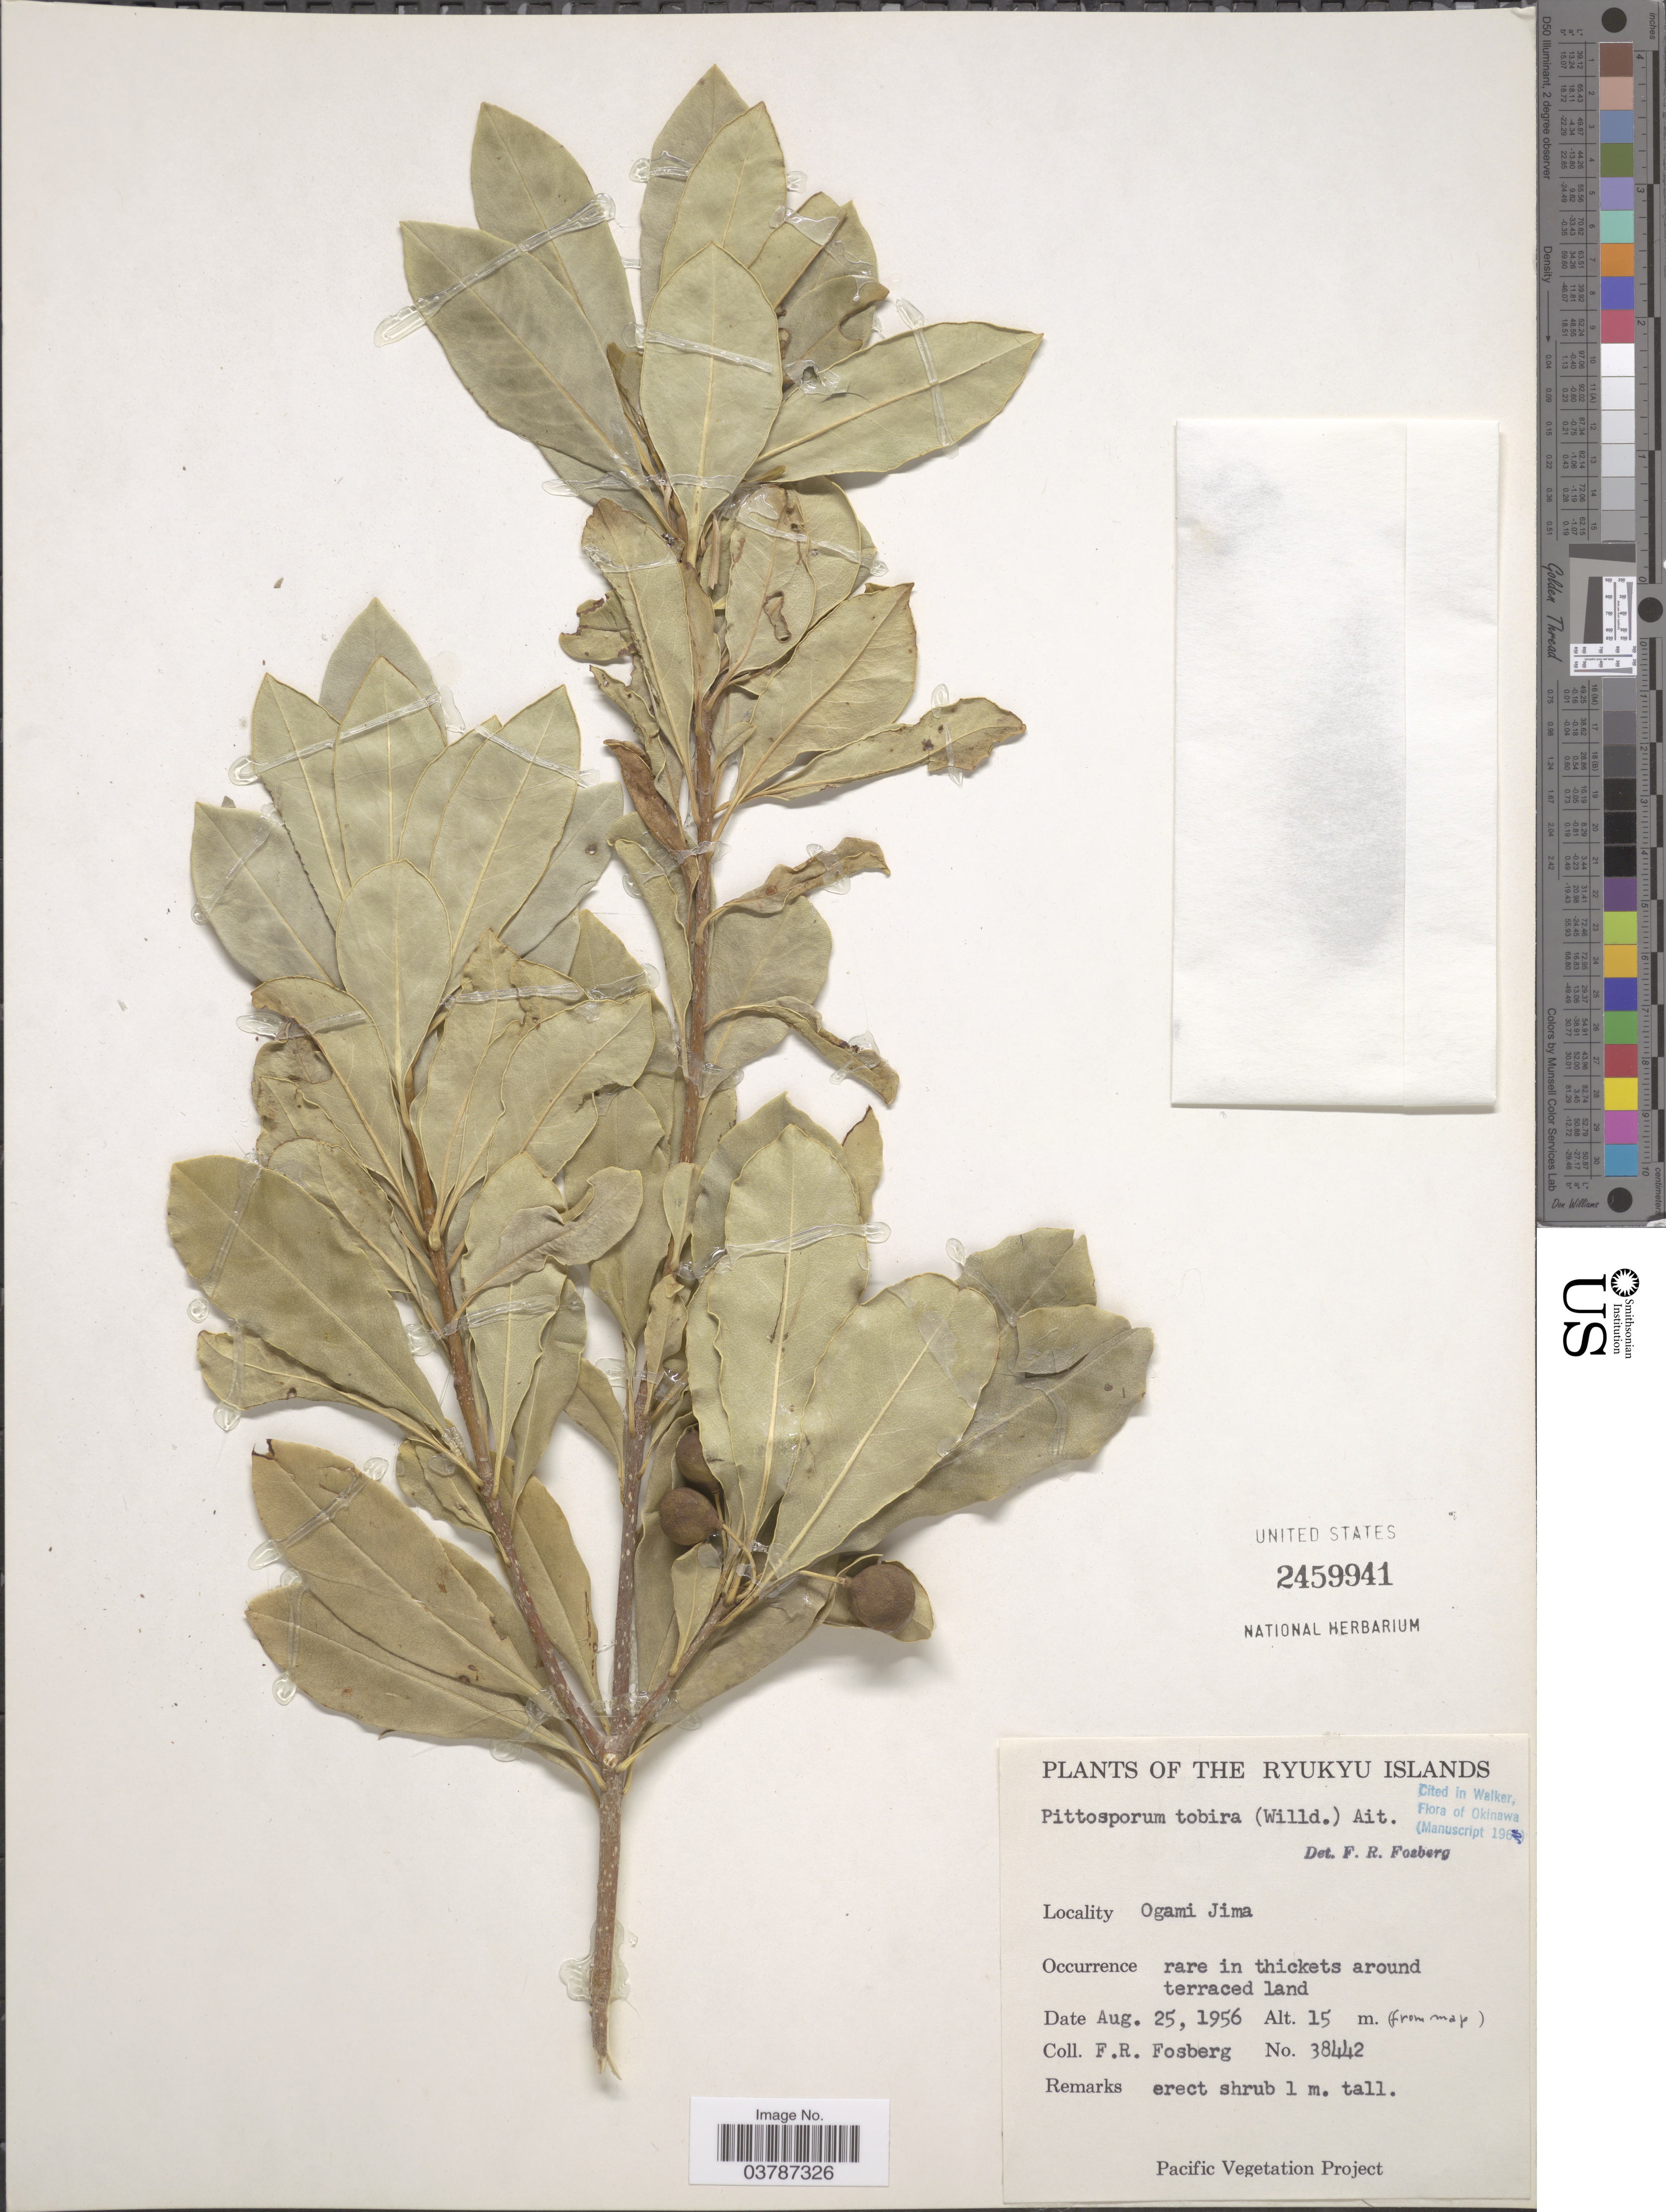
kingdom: Plantae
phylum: Tracheophyta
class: Magnoliopsida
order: Apiales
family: Pittosporaceae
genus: Pittosporum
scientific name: Pittosporum tobira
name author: (Thunb.) W.T. Aiton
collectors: F. R. Fosberg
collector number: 38442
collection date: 1956-08-25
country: Japan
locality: Ryukyu Islands. Ogami Jima.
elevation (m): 15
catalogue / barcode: US 2459941